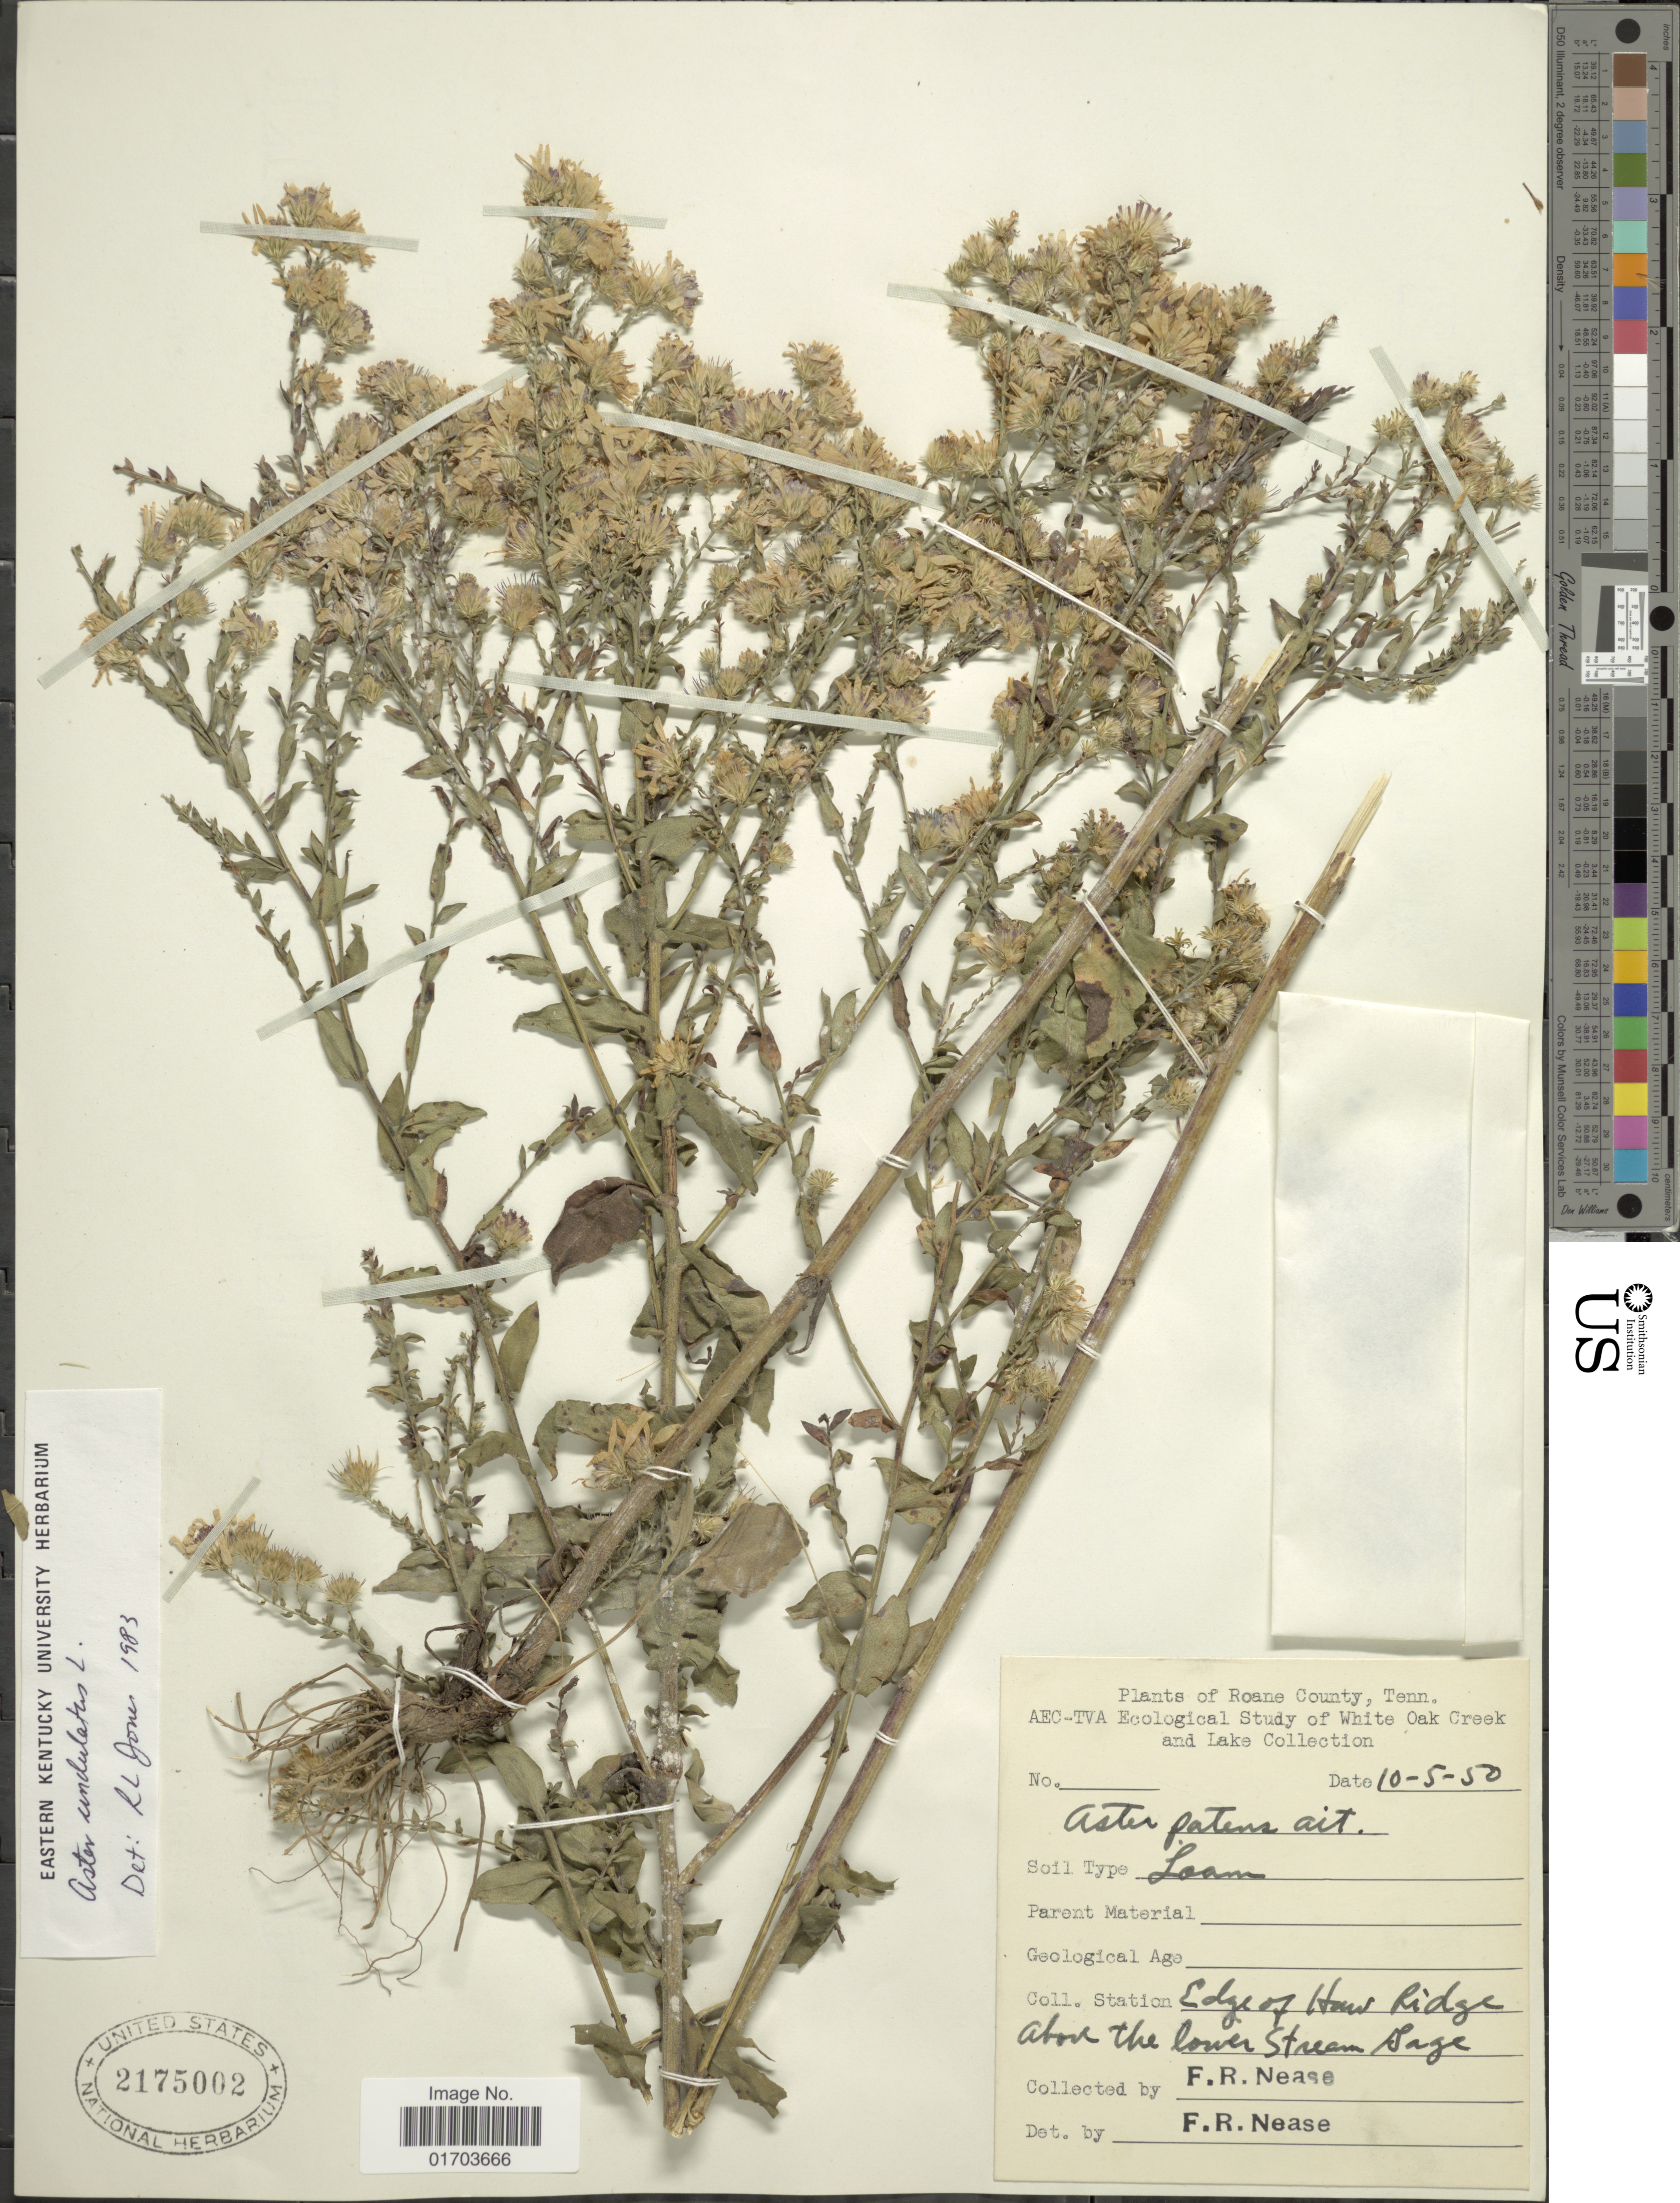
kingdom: Plantae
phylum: Tracheophyta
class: Magnoliopsida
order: Asterales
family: Asteraceae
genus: Symphyotrichum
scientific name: Symphyotrichum undulatum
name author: (L.) G.L. Nesom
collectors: F. Nease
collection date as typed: Transcribed d/m/y: 5/10/50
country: United States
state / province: Tennessee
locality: Roane County, Tenn. AEC-TVA Ecological Study of White Oak Creek and Lake Collection. Edge of Haw Ridge above the lower Stream Gage.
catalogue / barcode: US 2175002